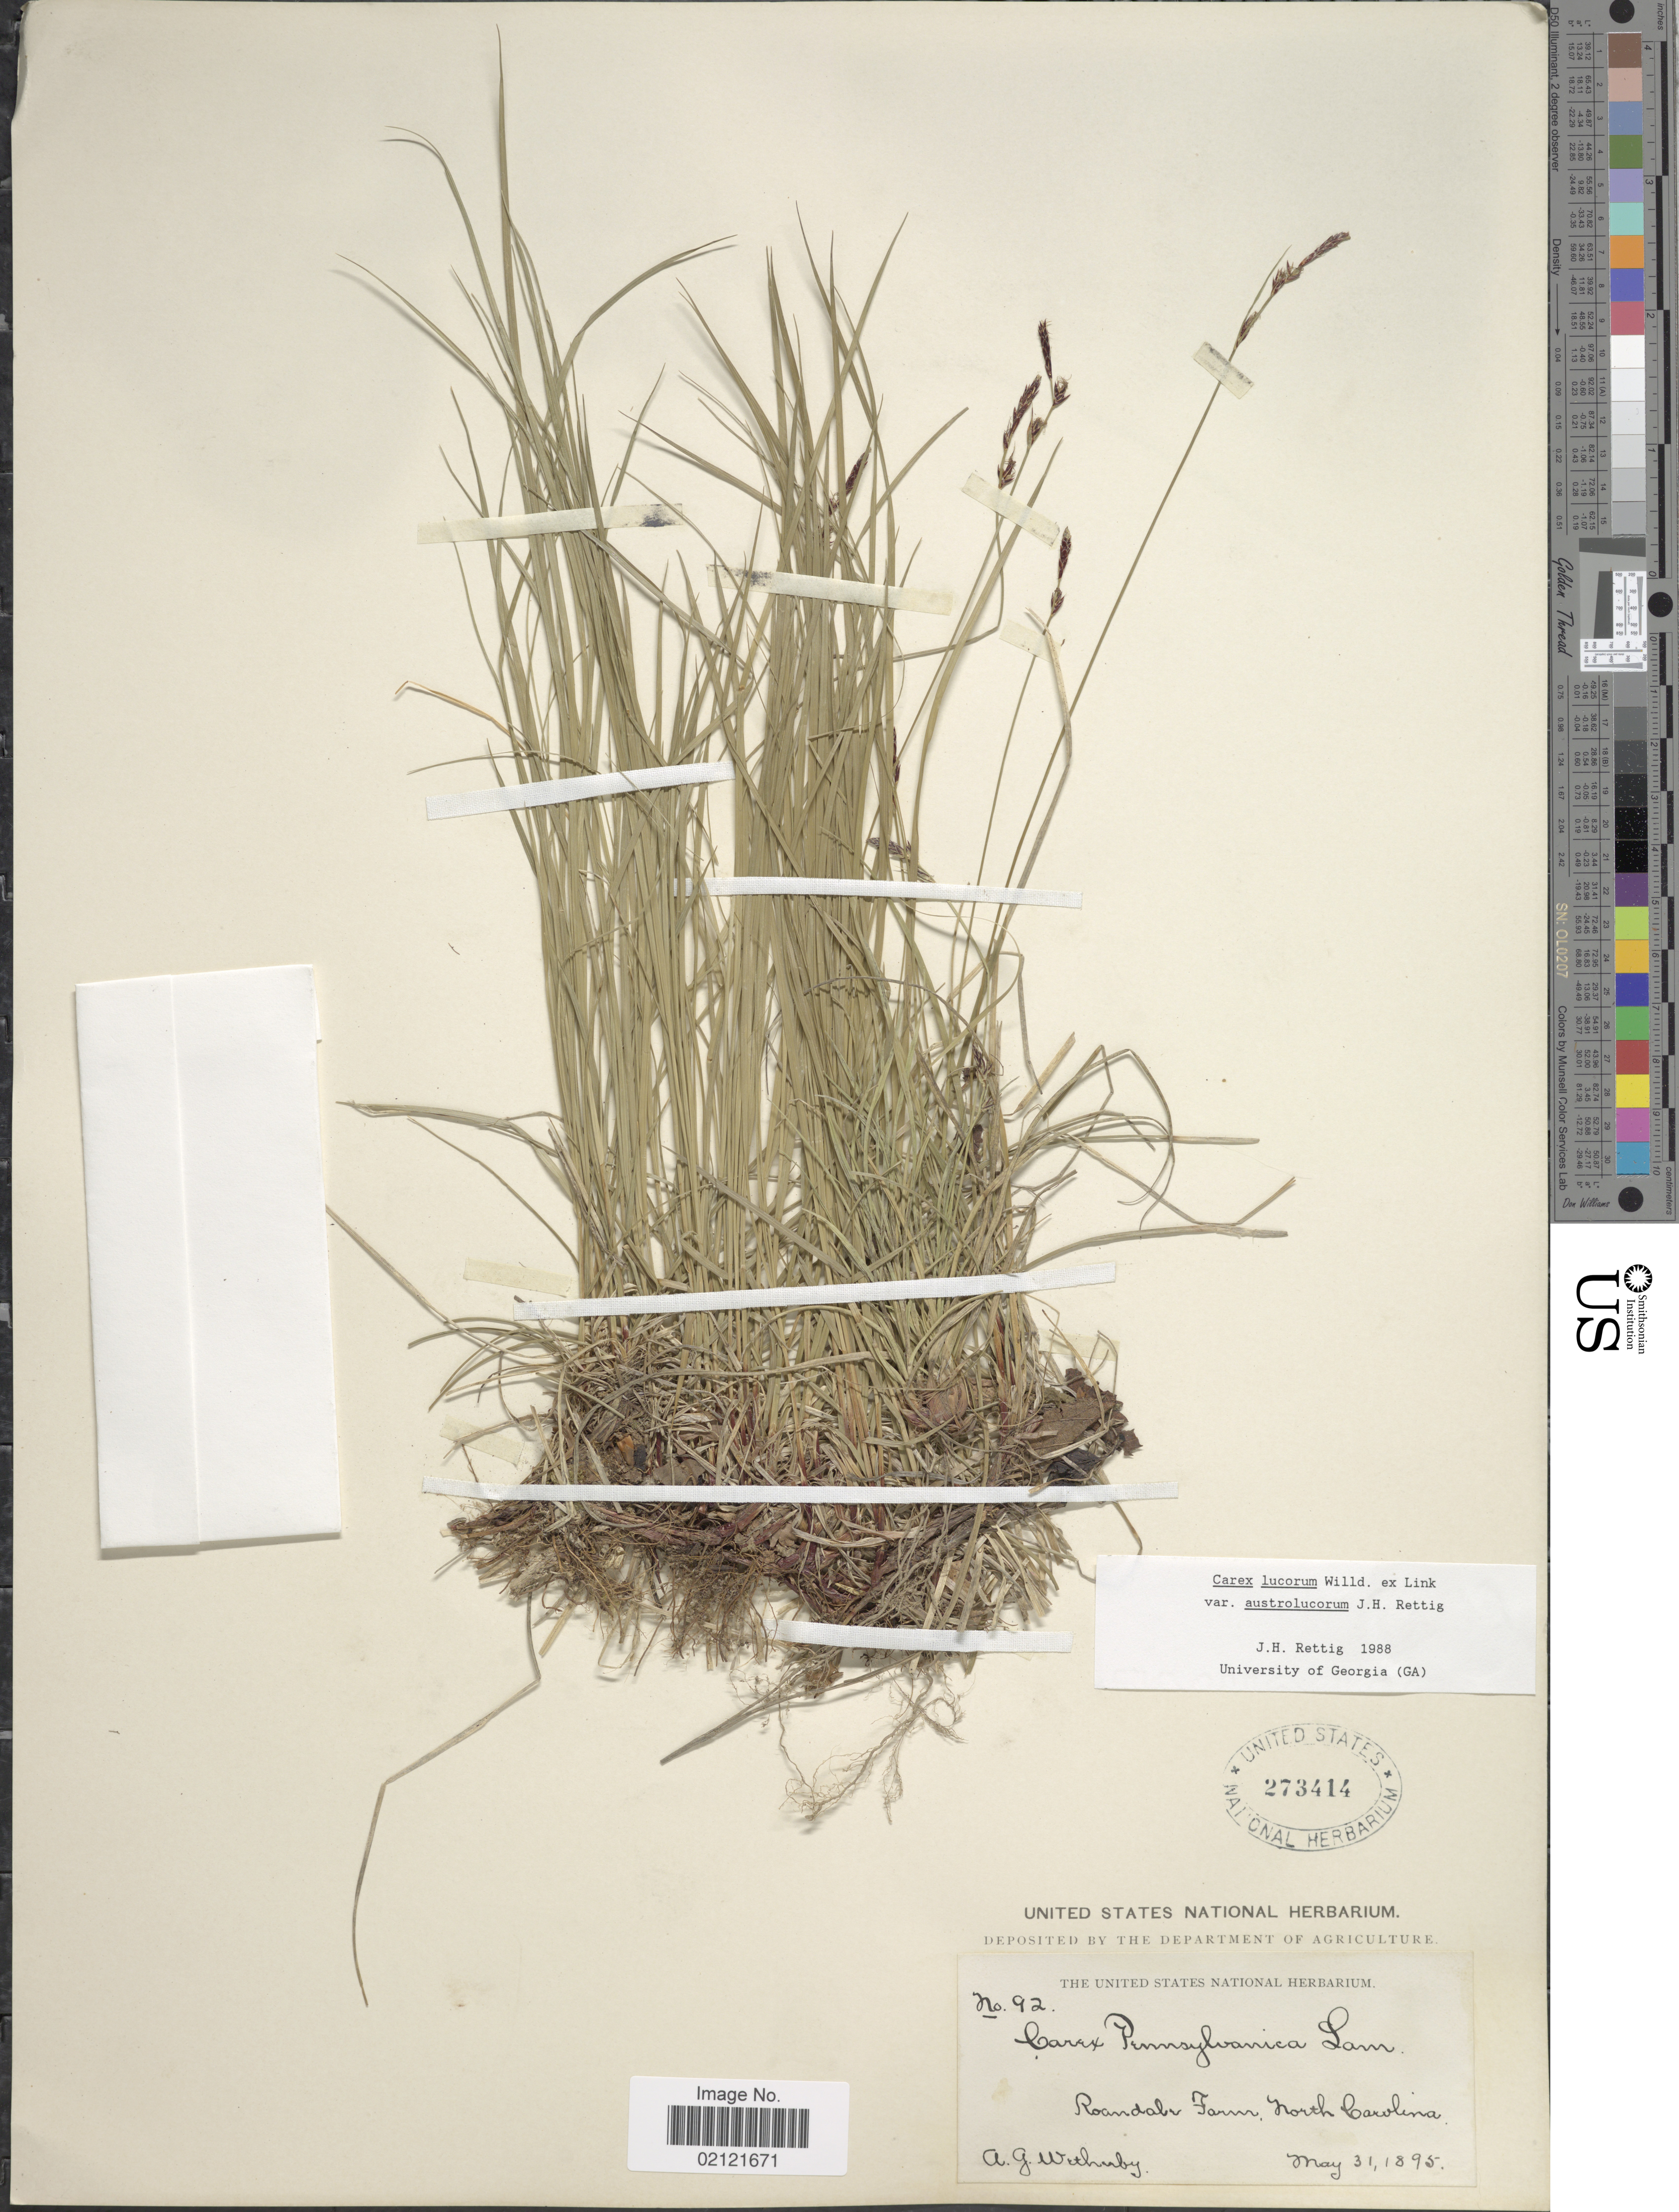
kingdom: Plantae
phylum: Tracheophyta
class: Liliopsida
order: Poales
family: Cyperaceae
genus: Carex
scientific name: Carex austrolucorum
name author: (Rettig) D.B. Poind. & Naczi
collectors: A. Wetherby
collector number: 92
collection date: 1895-05-31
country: United States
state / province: North Carolina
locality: Roandale Farm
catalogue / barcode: US 273414